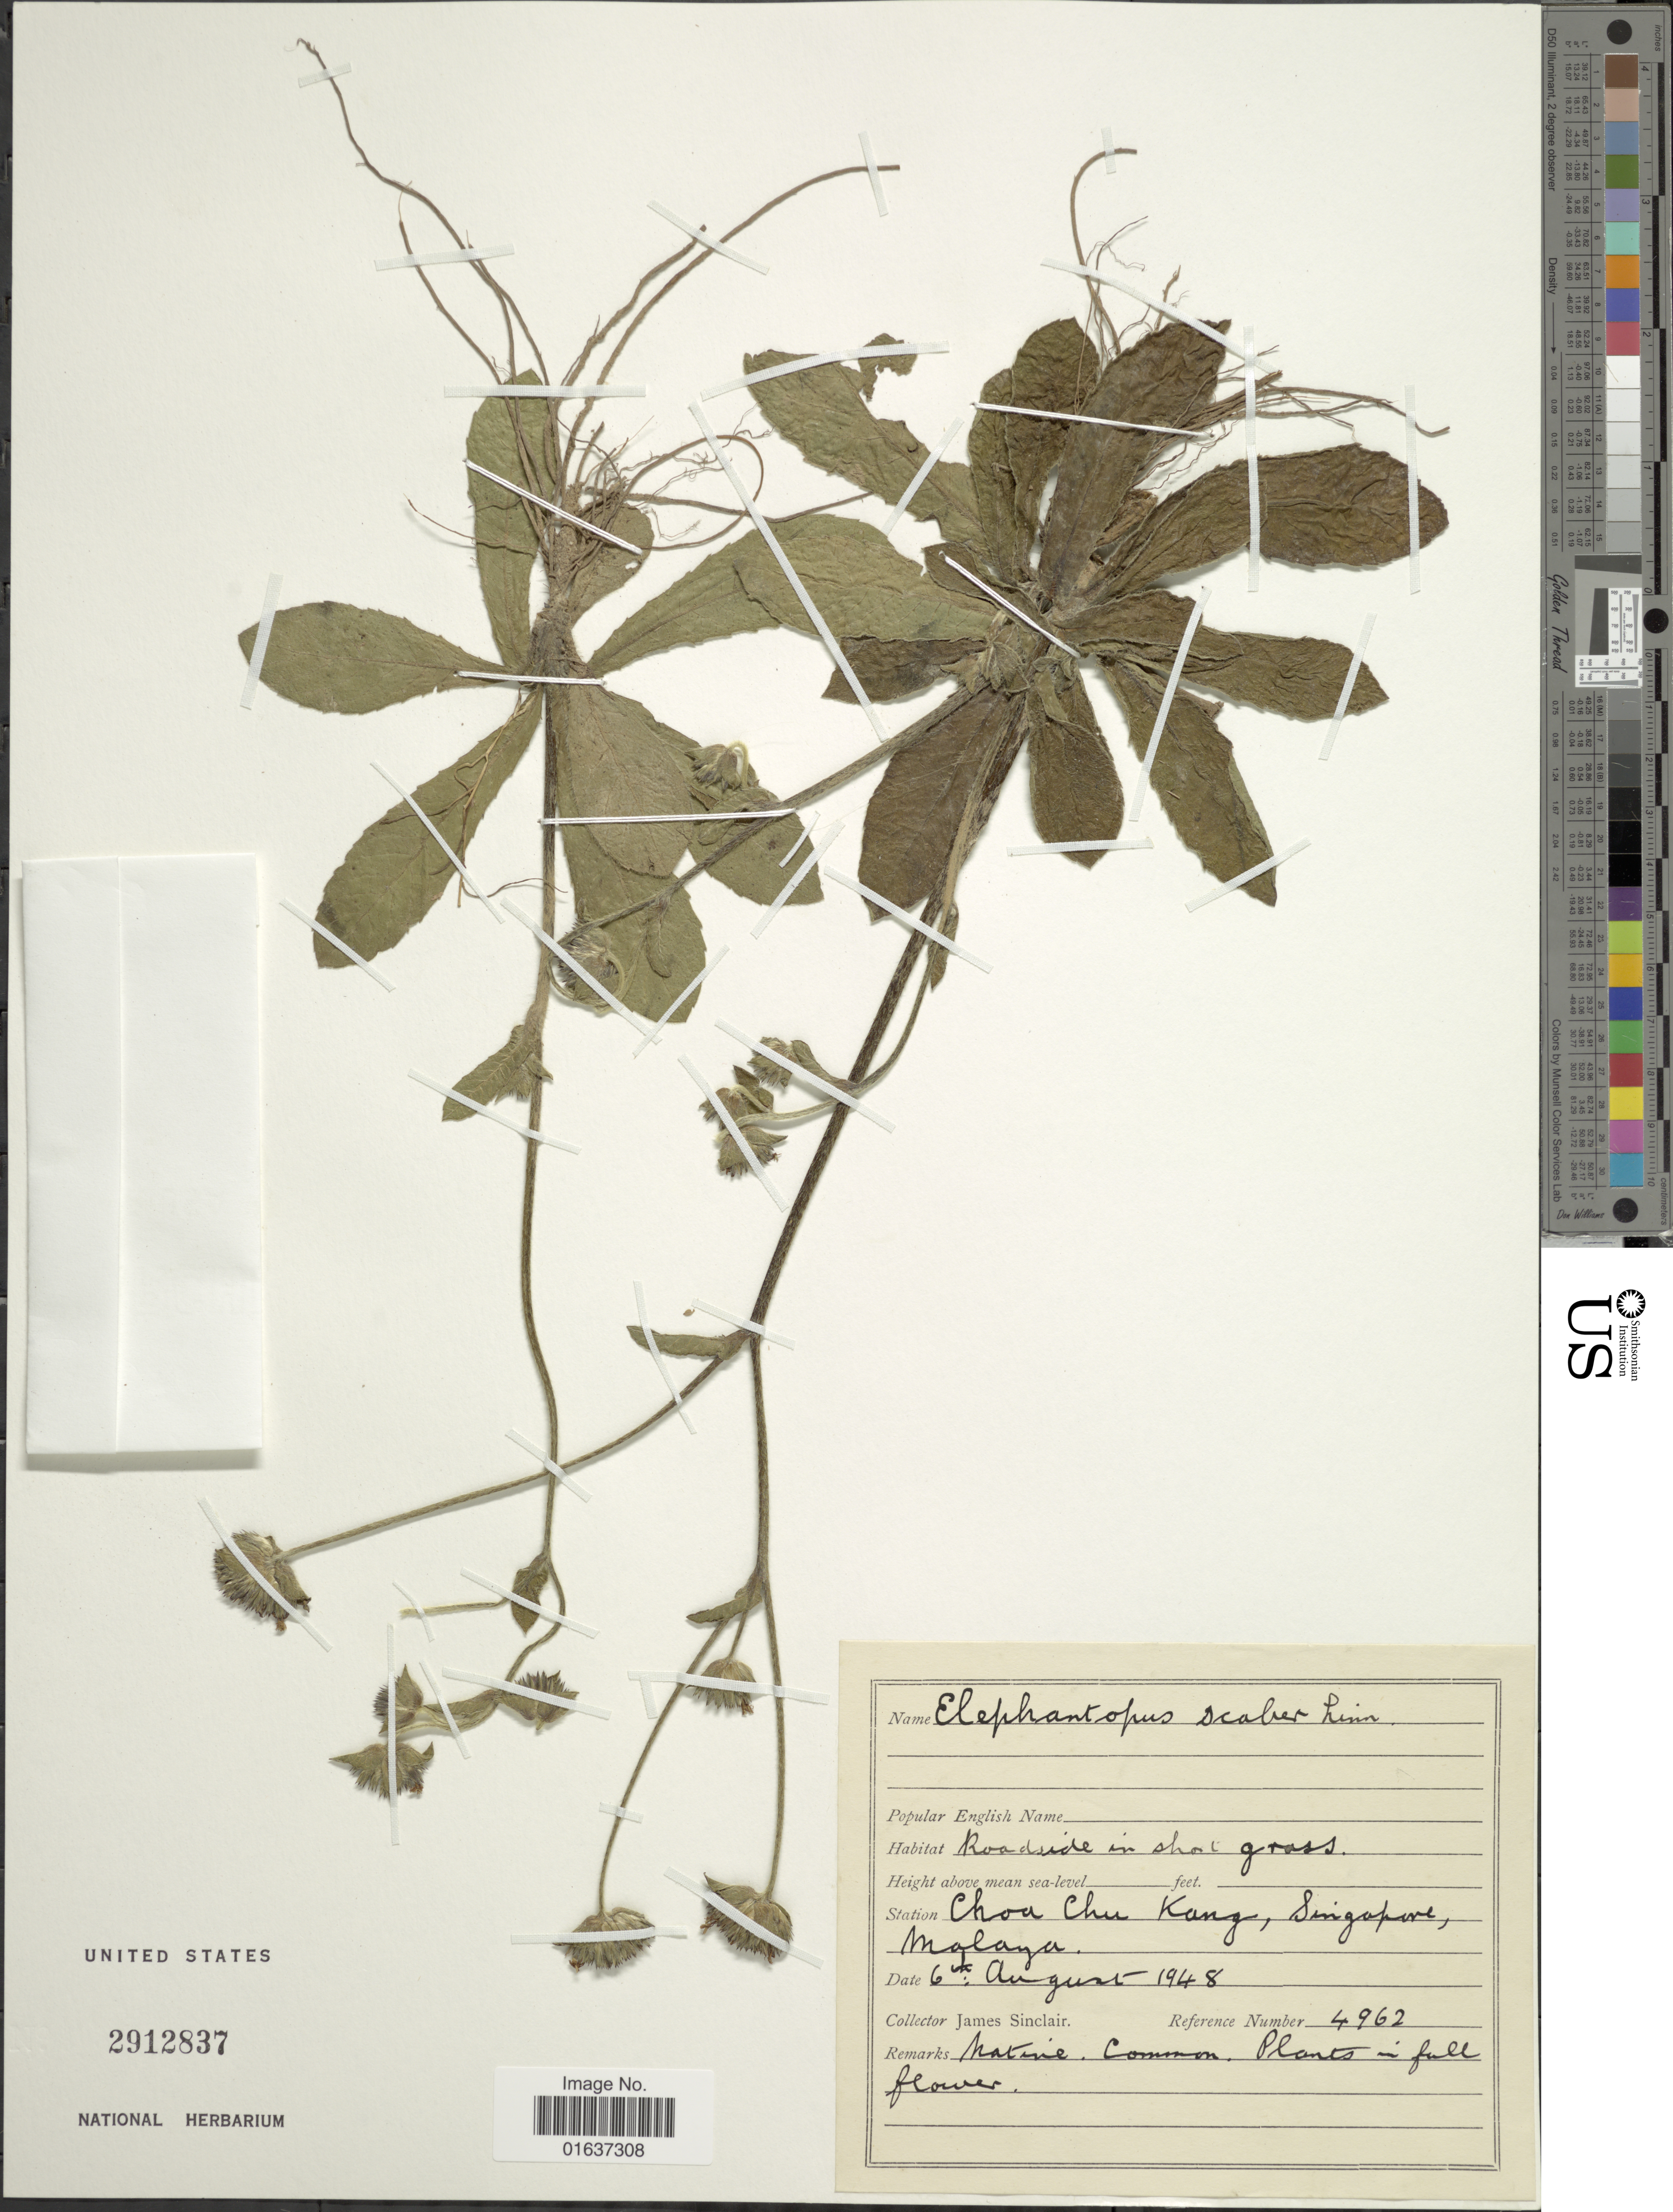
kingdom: Plantae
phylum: Tracheophyta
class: Magnoliopsida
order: Asterales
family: Asteraceae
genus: Elephantopus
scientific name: Elephantopus scaber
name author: L.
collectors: J. Sinclair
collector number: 4962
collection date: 1948-08-06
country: Singapore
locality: Roadside in short grass, Station Choa Chu Kang, Singapore, Malanga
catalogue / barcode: US 2912837